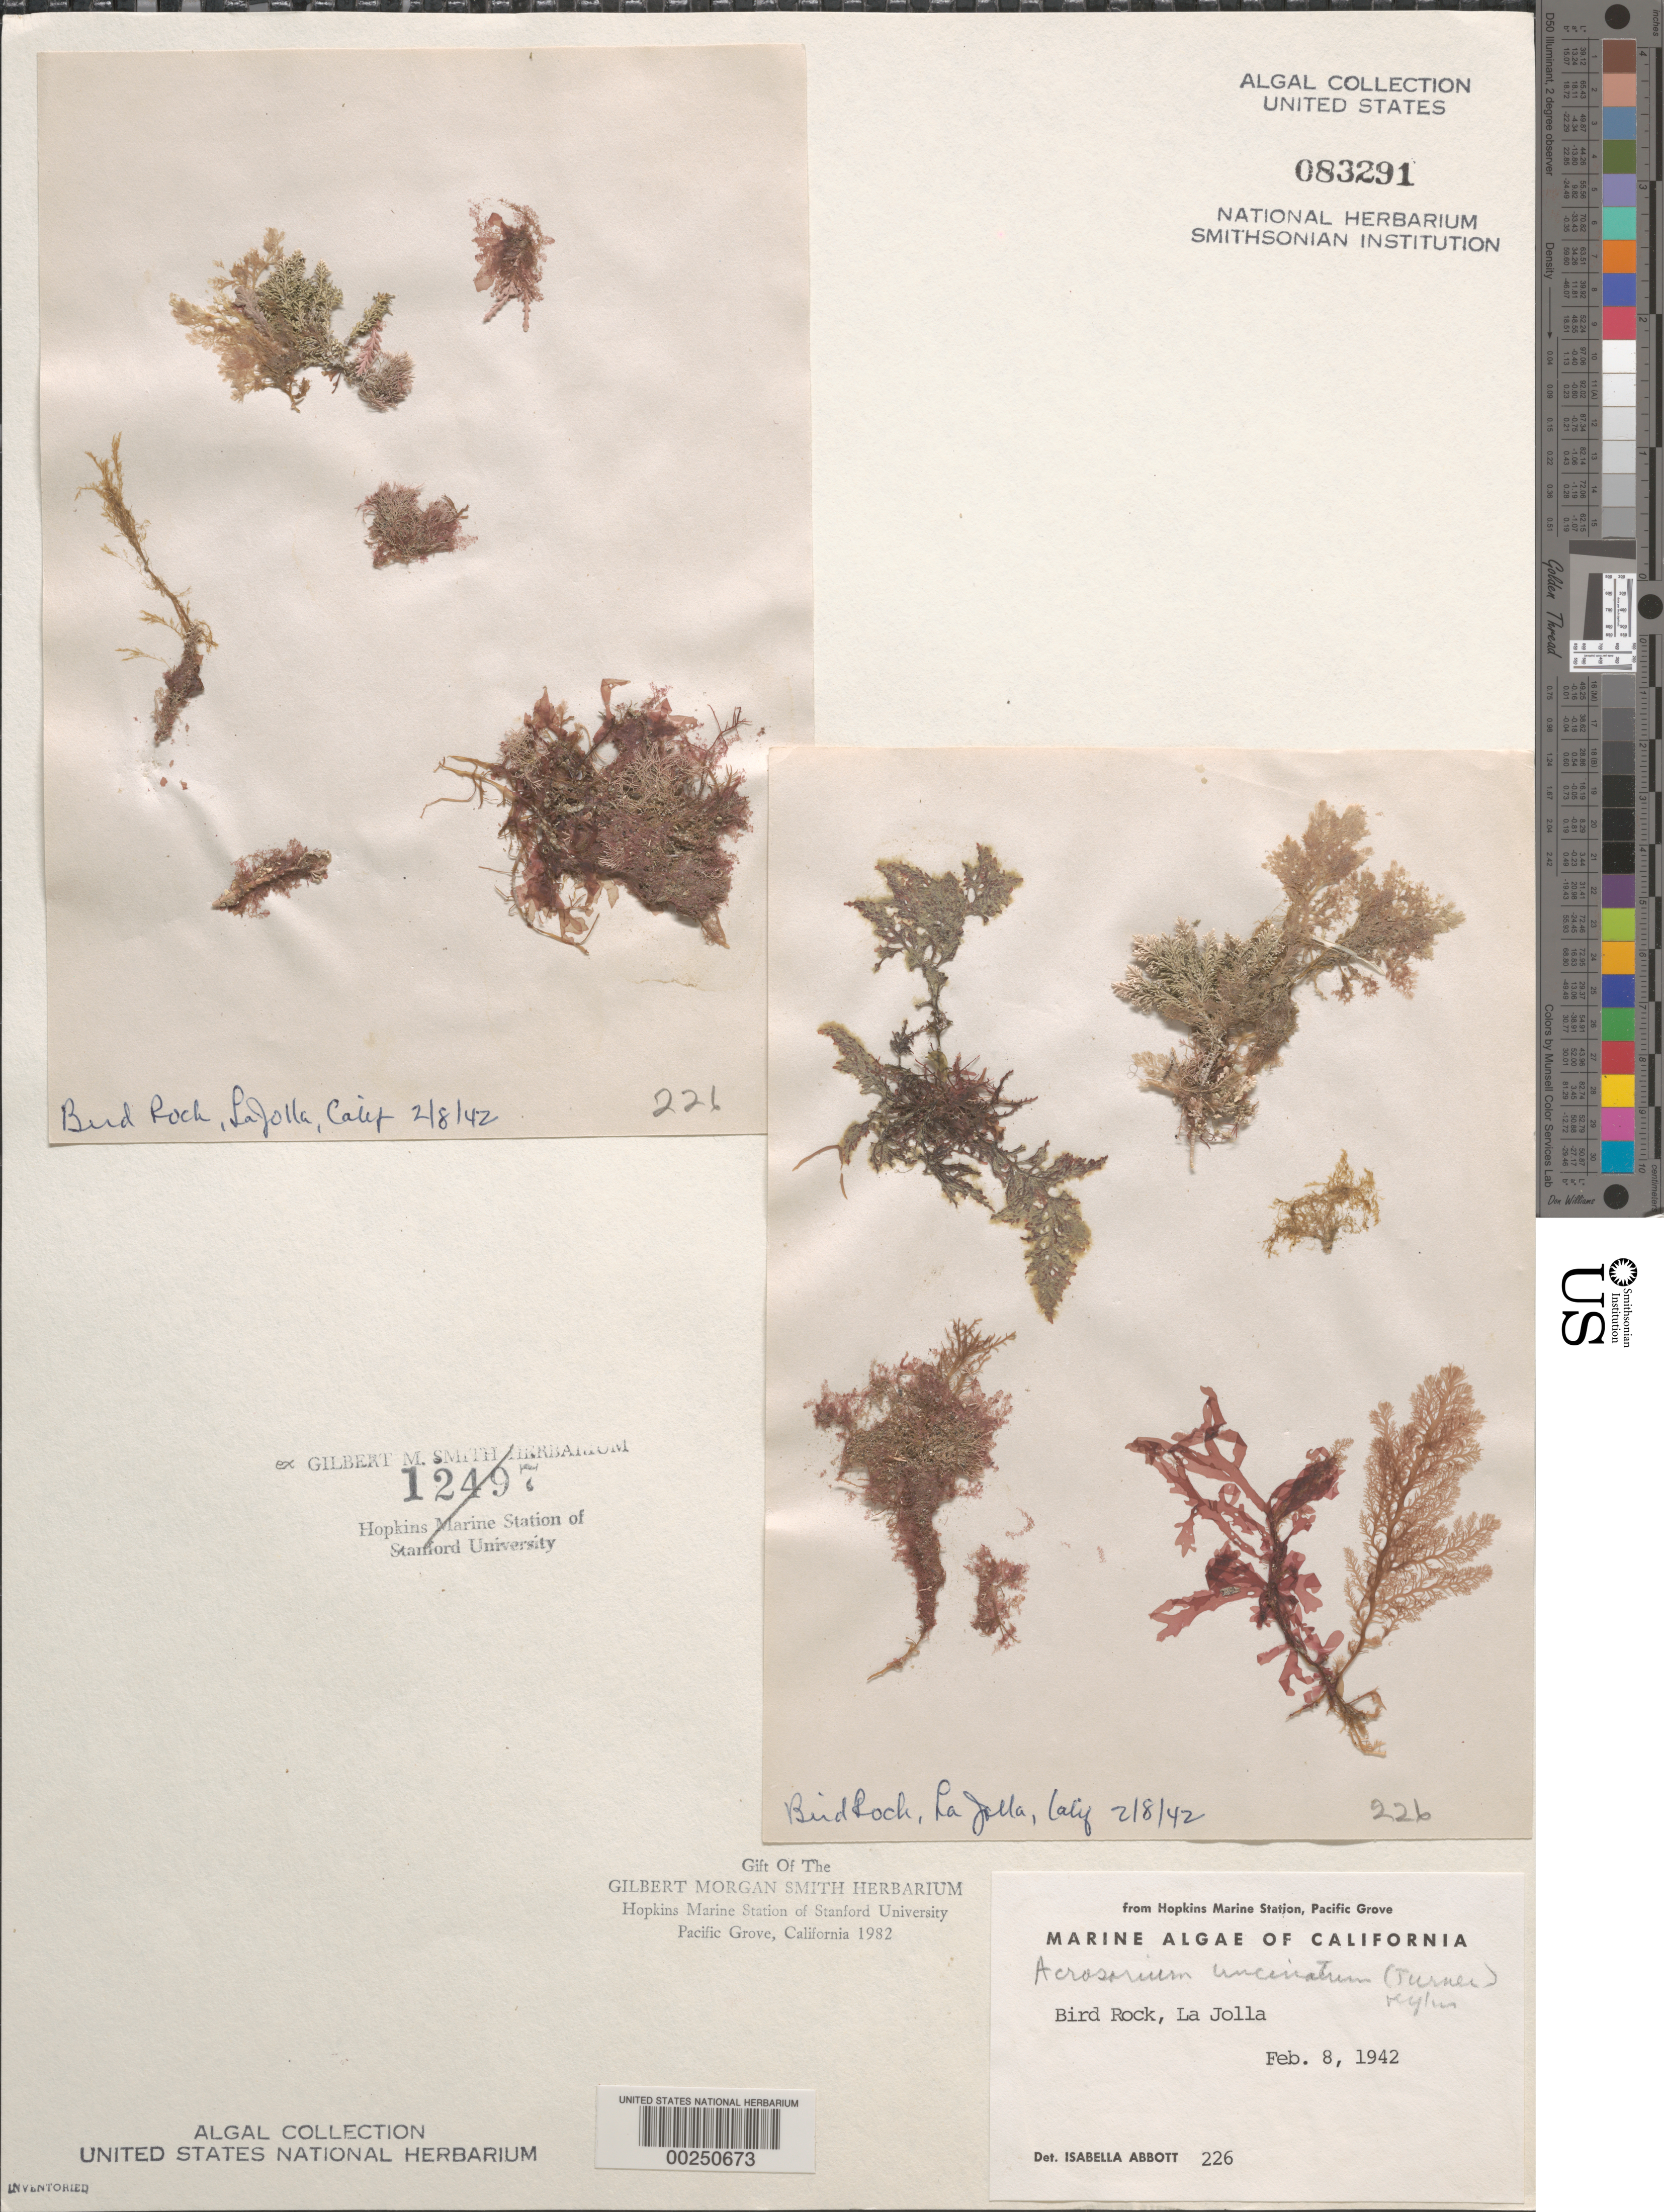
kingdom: Plantae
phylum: Rhodophyta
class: Florideophyceae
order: Ceramiales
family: Delesseriaceae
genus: Cryptopleura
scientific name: Cryptopleura ramosa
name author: (Huds.) L.M. Newton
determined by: Algae name updating Project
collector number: IAA 226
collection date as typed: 08 Feb 1942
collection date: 1942-02-08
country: United States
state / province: California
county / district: San Diego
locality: Bird Rock, La Jolla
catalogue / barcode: US 83291